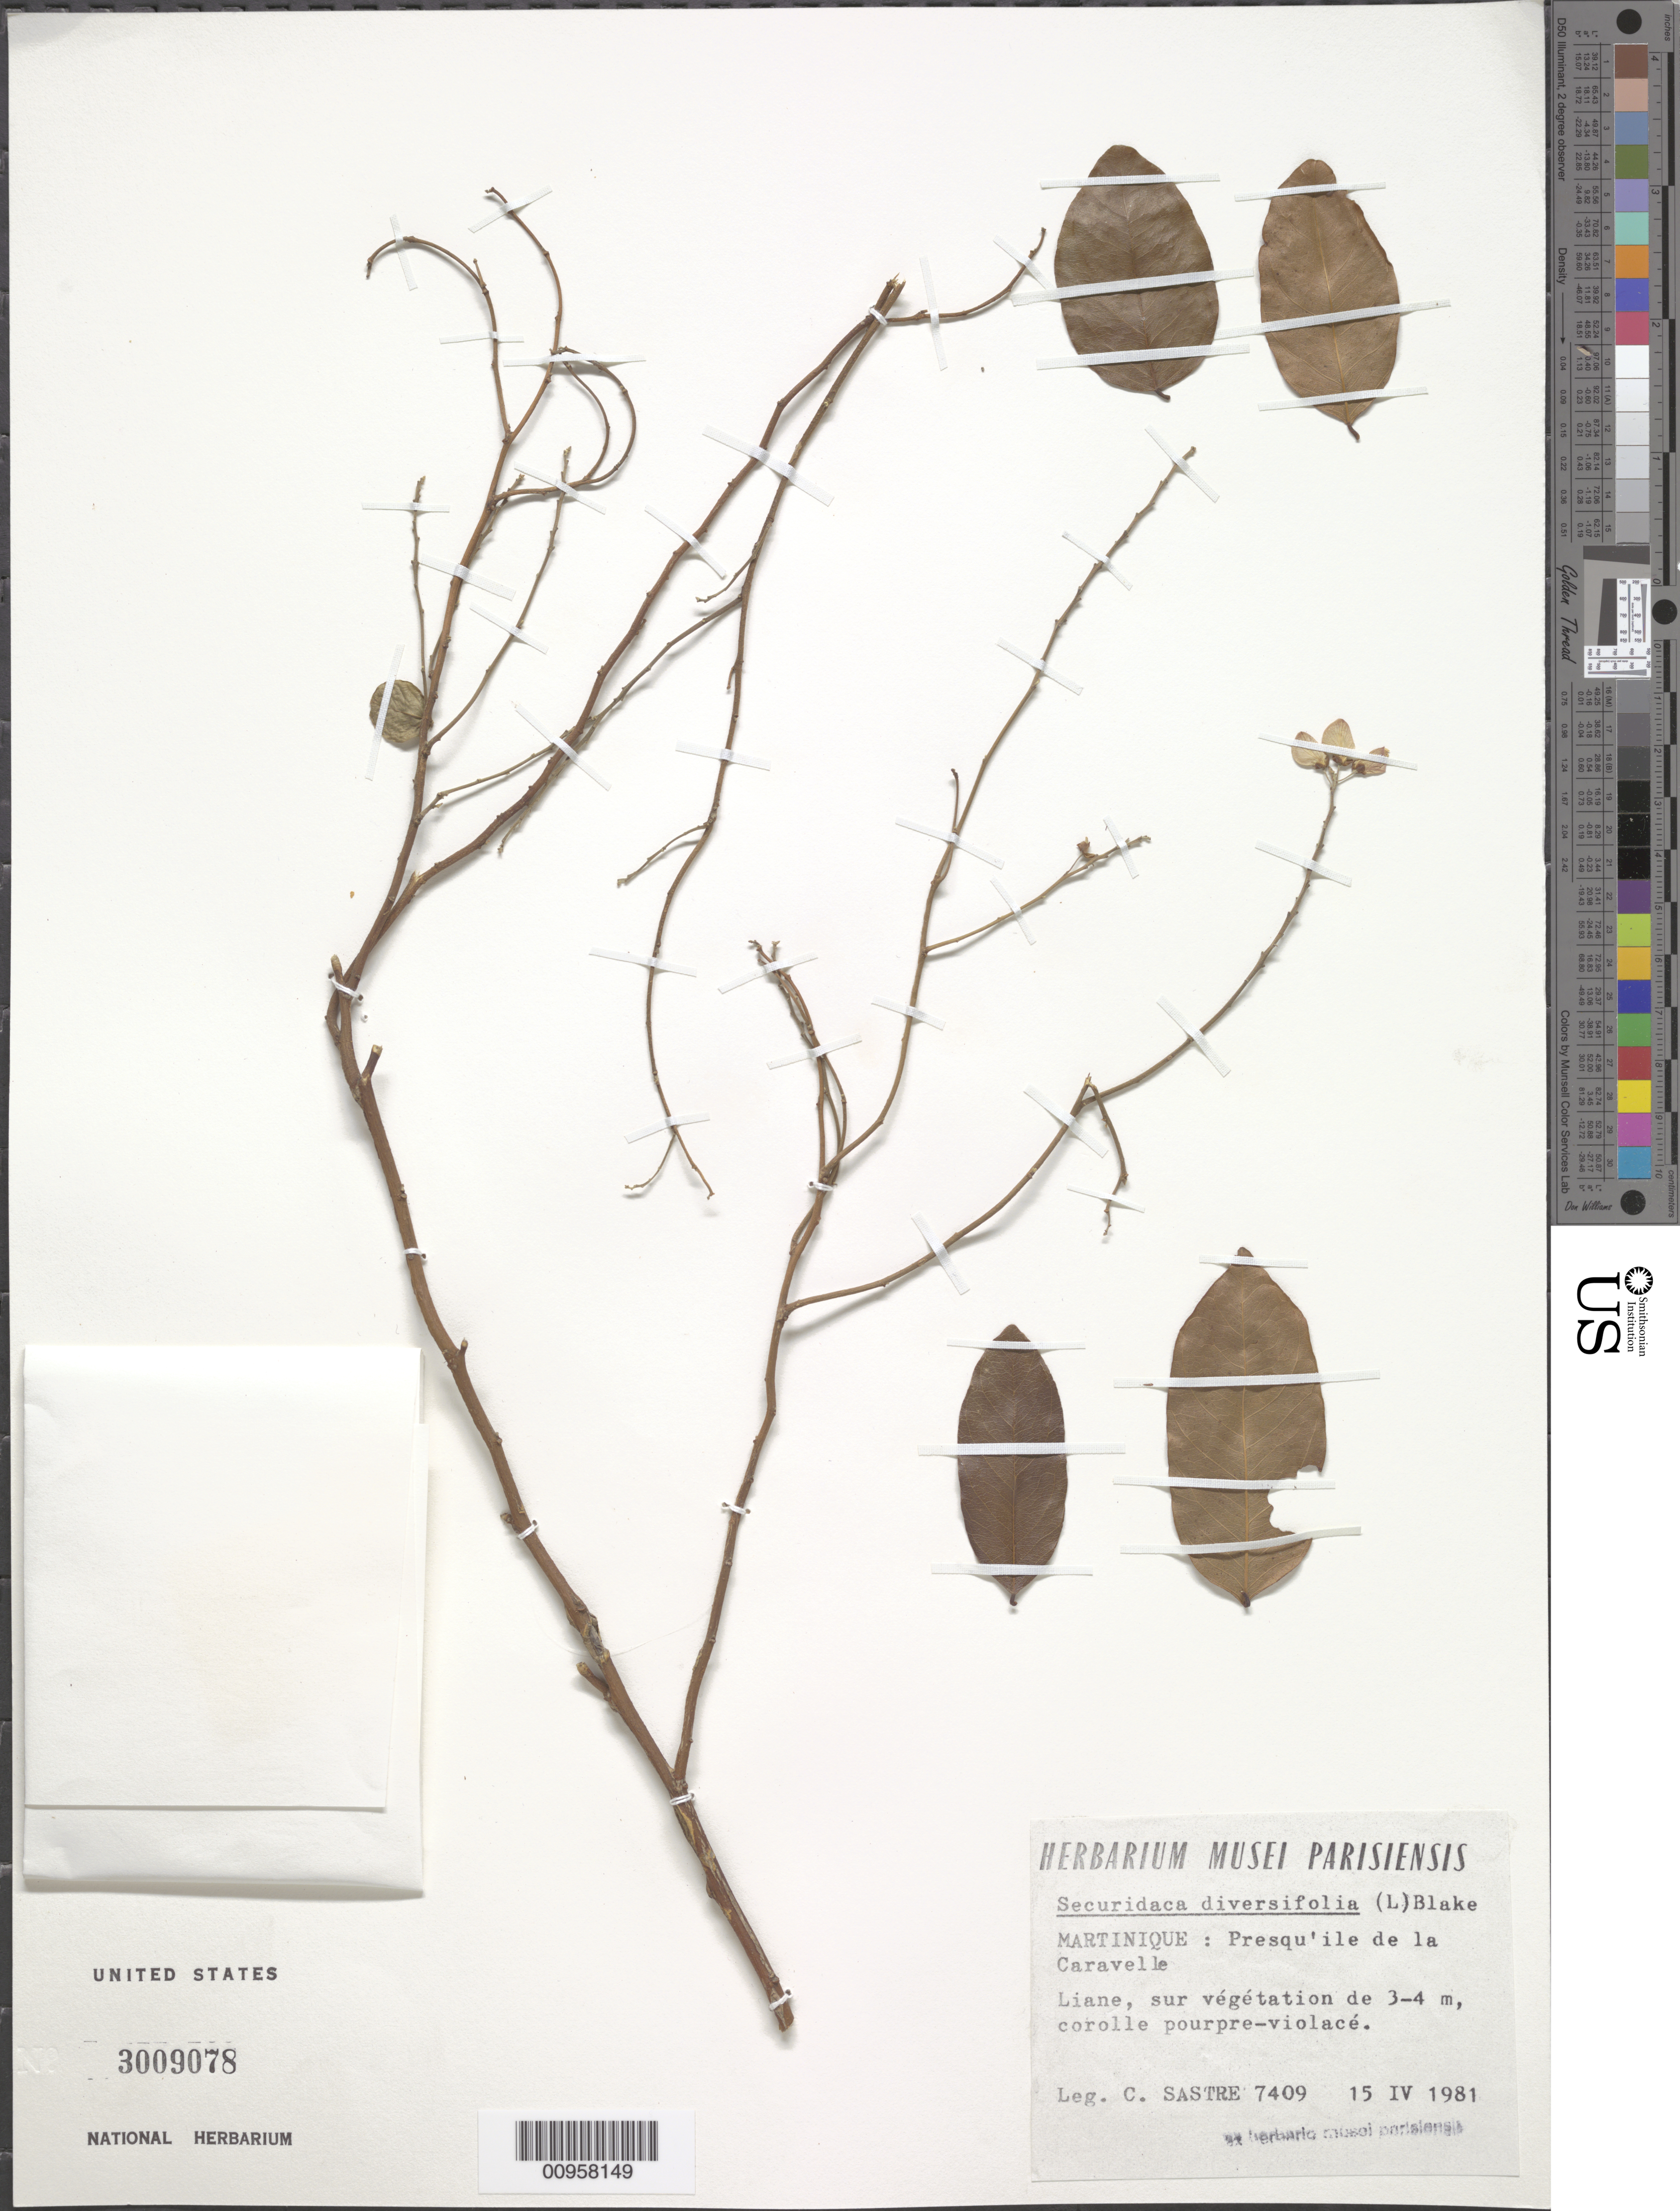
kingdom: Plantae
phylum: Tracheophyta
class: Magnoliopsida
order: Fabales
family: Polygalaceae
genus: Securidaca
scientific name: Securidaca diversifolia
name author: (L.) S.F. Blake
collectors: C. H. L. Sastre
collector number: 7409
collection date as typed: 15 Apr 1981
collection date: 1981-04-15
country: Martinique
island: Martinique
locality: Presqu'ile de la Caravelle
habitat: Sur végétation de 3-4 m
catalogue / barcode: US 3009078